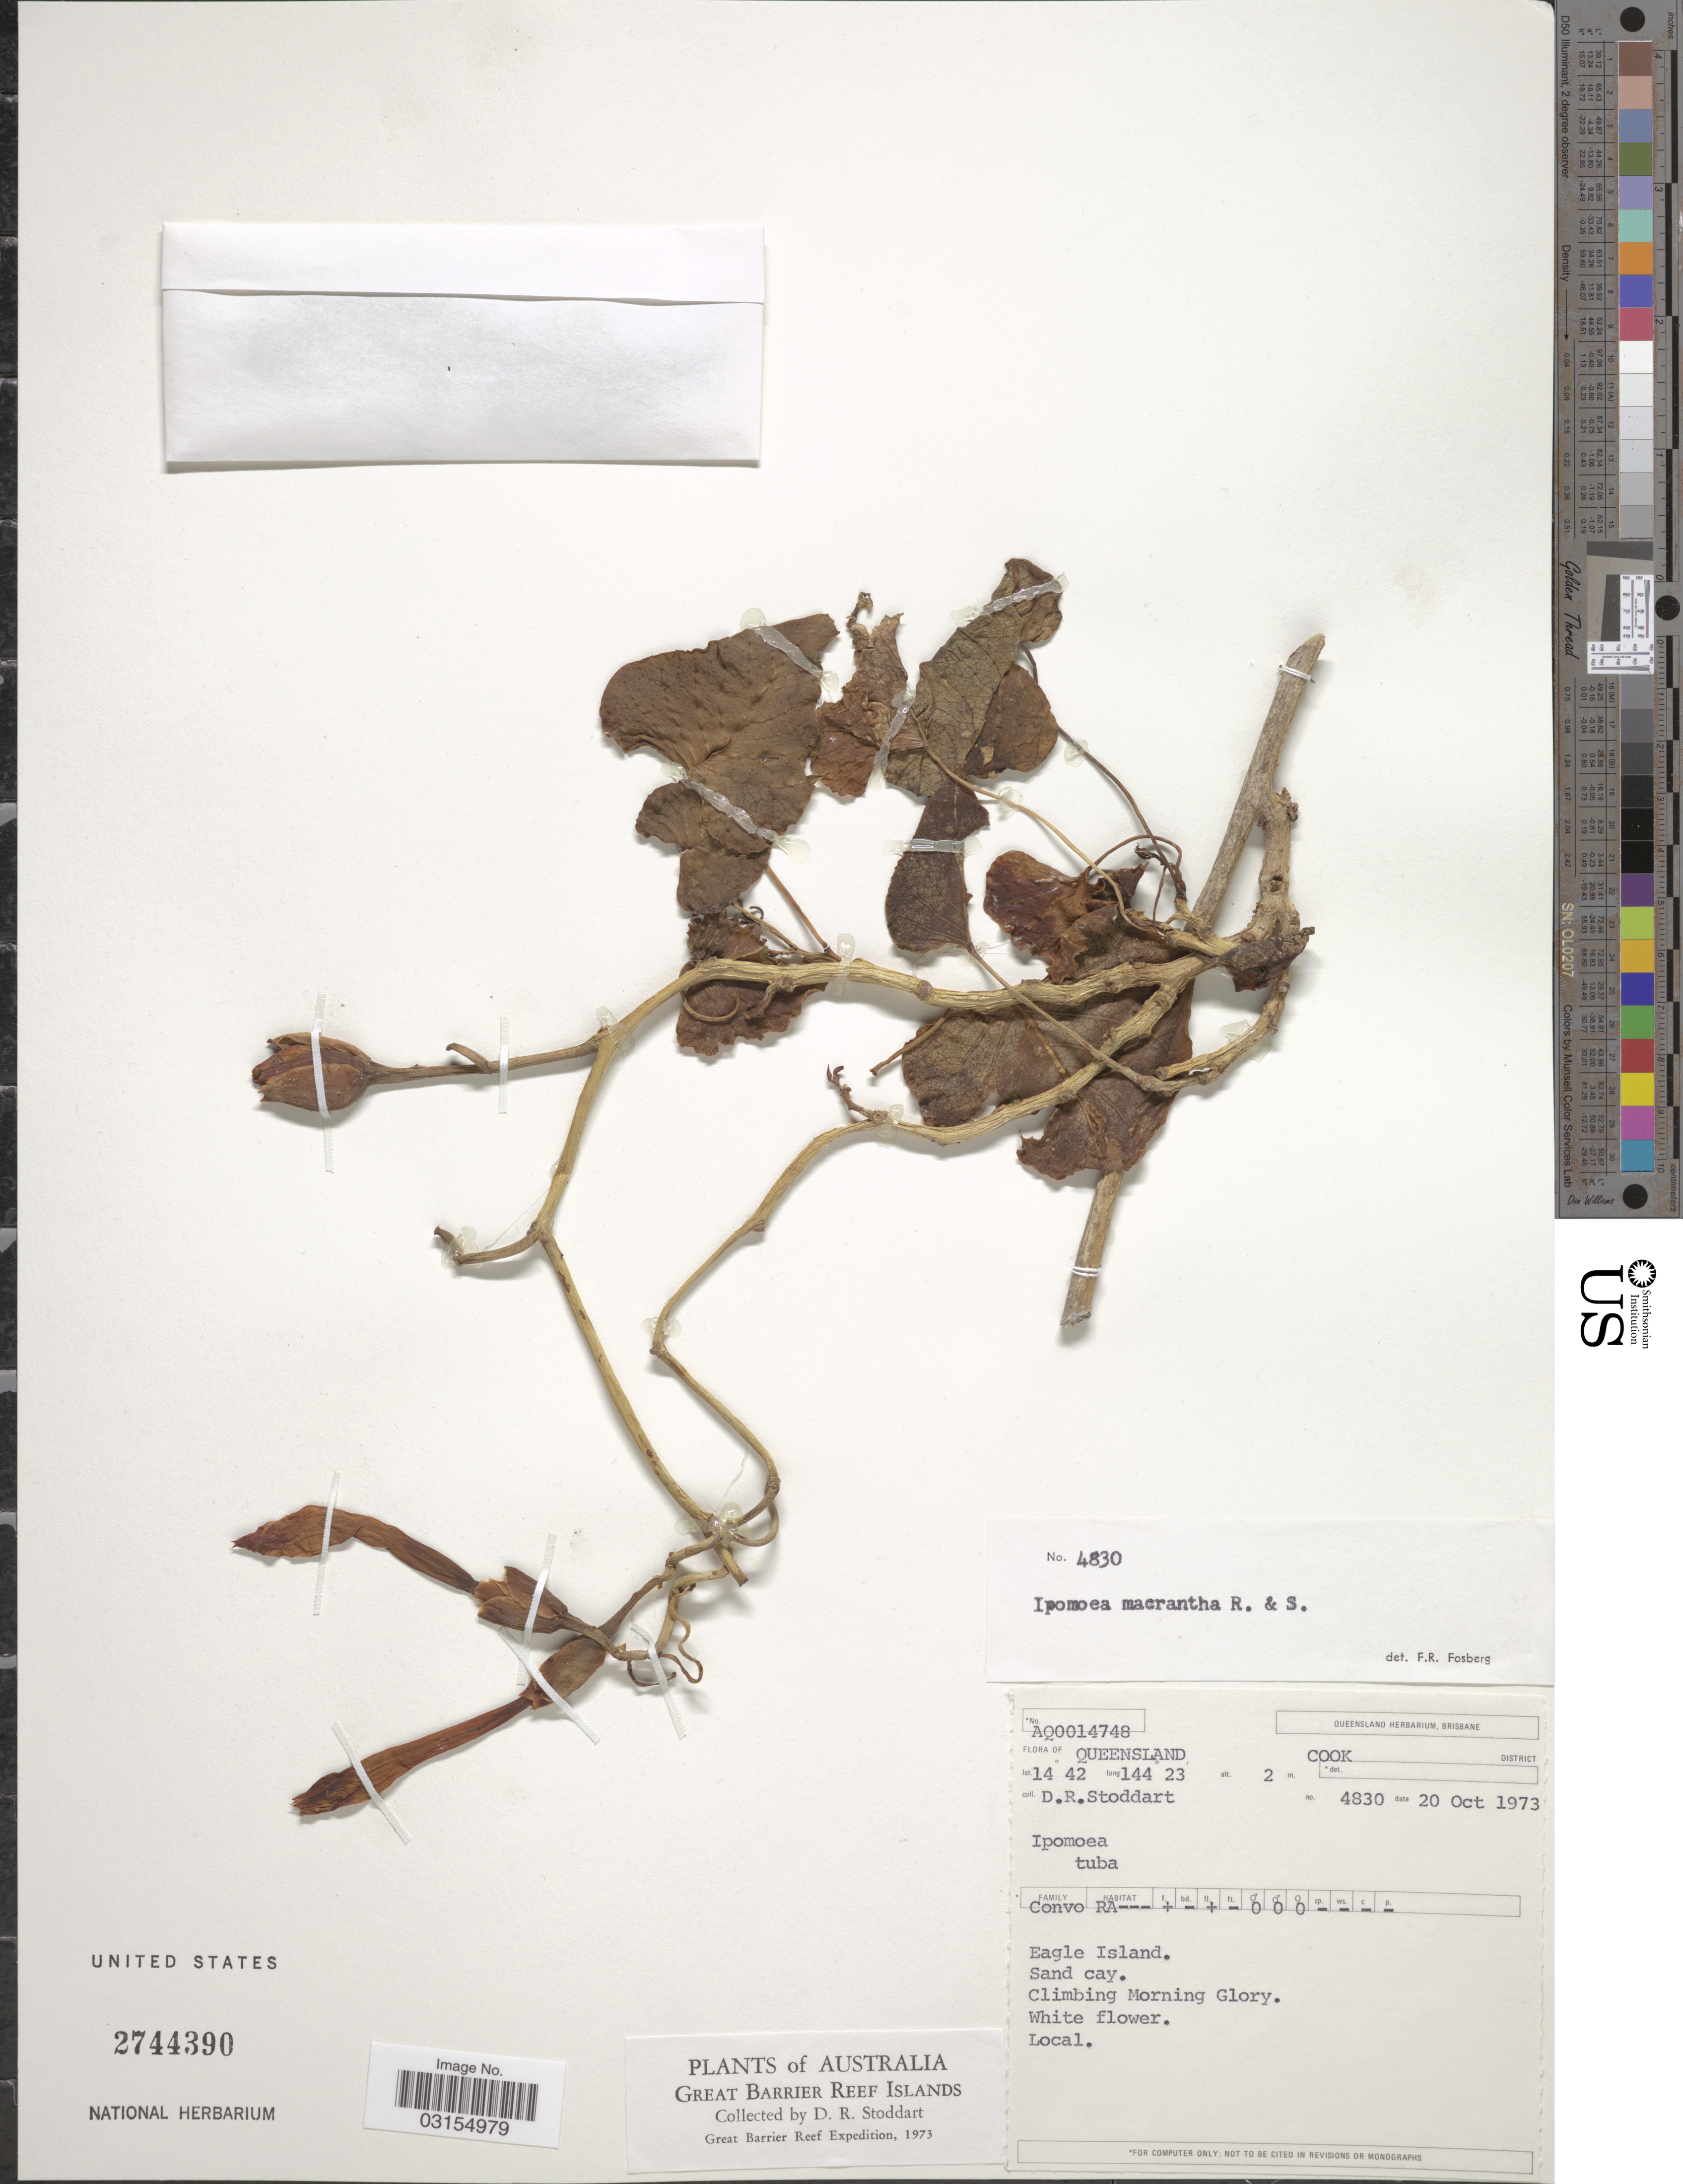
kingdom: Plantae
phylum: Tracheophyta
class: Magnoliopsida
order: Solanales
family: Convolvulaceae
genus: Ipomoea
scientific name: Ipomoea violacea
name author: L.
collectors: D. R. Stoddart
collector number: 4830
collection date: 1973-10-20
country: Australia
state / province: Queensland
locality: Great Barrier Reef Islands. Cook District, Eagle Island.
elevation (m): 2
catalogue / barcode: US 2744390